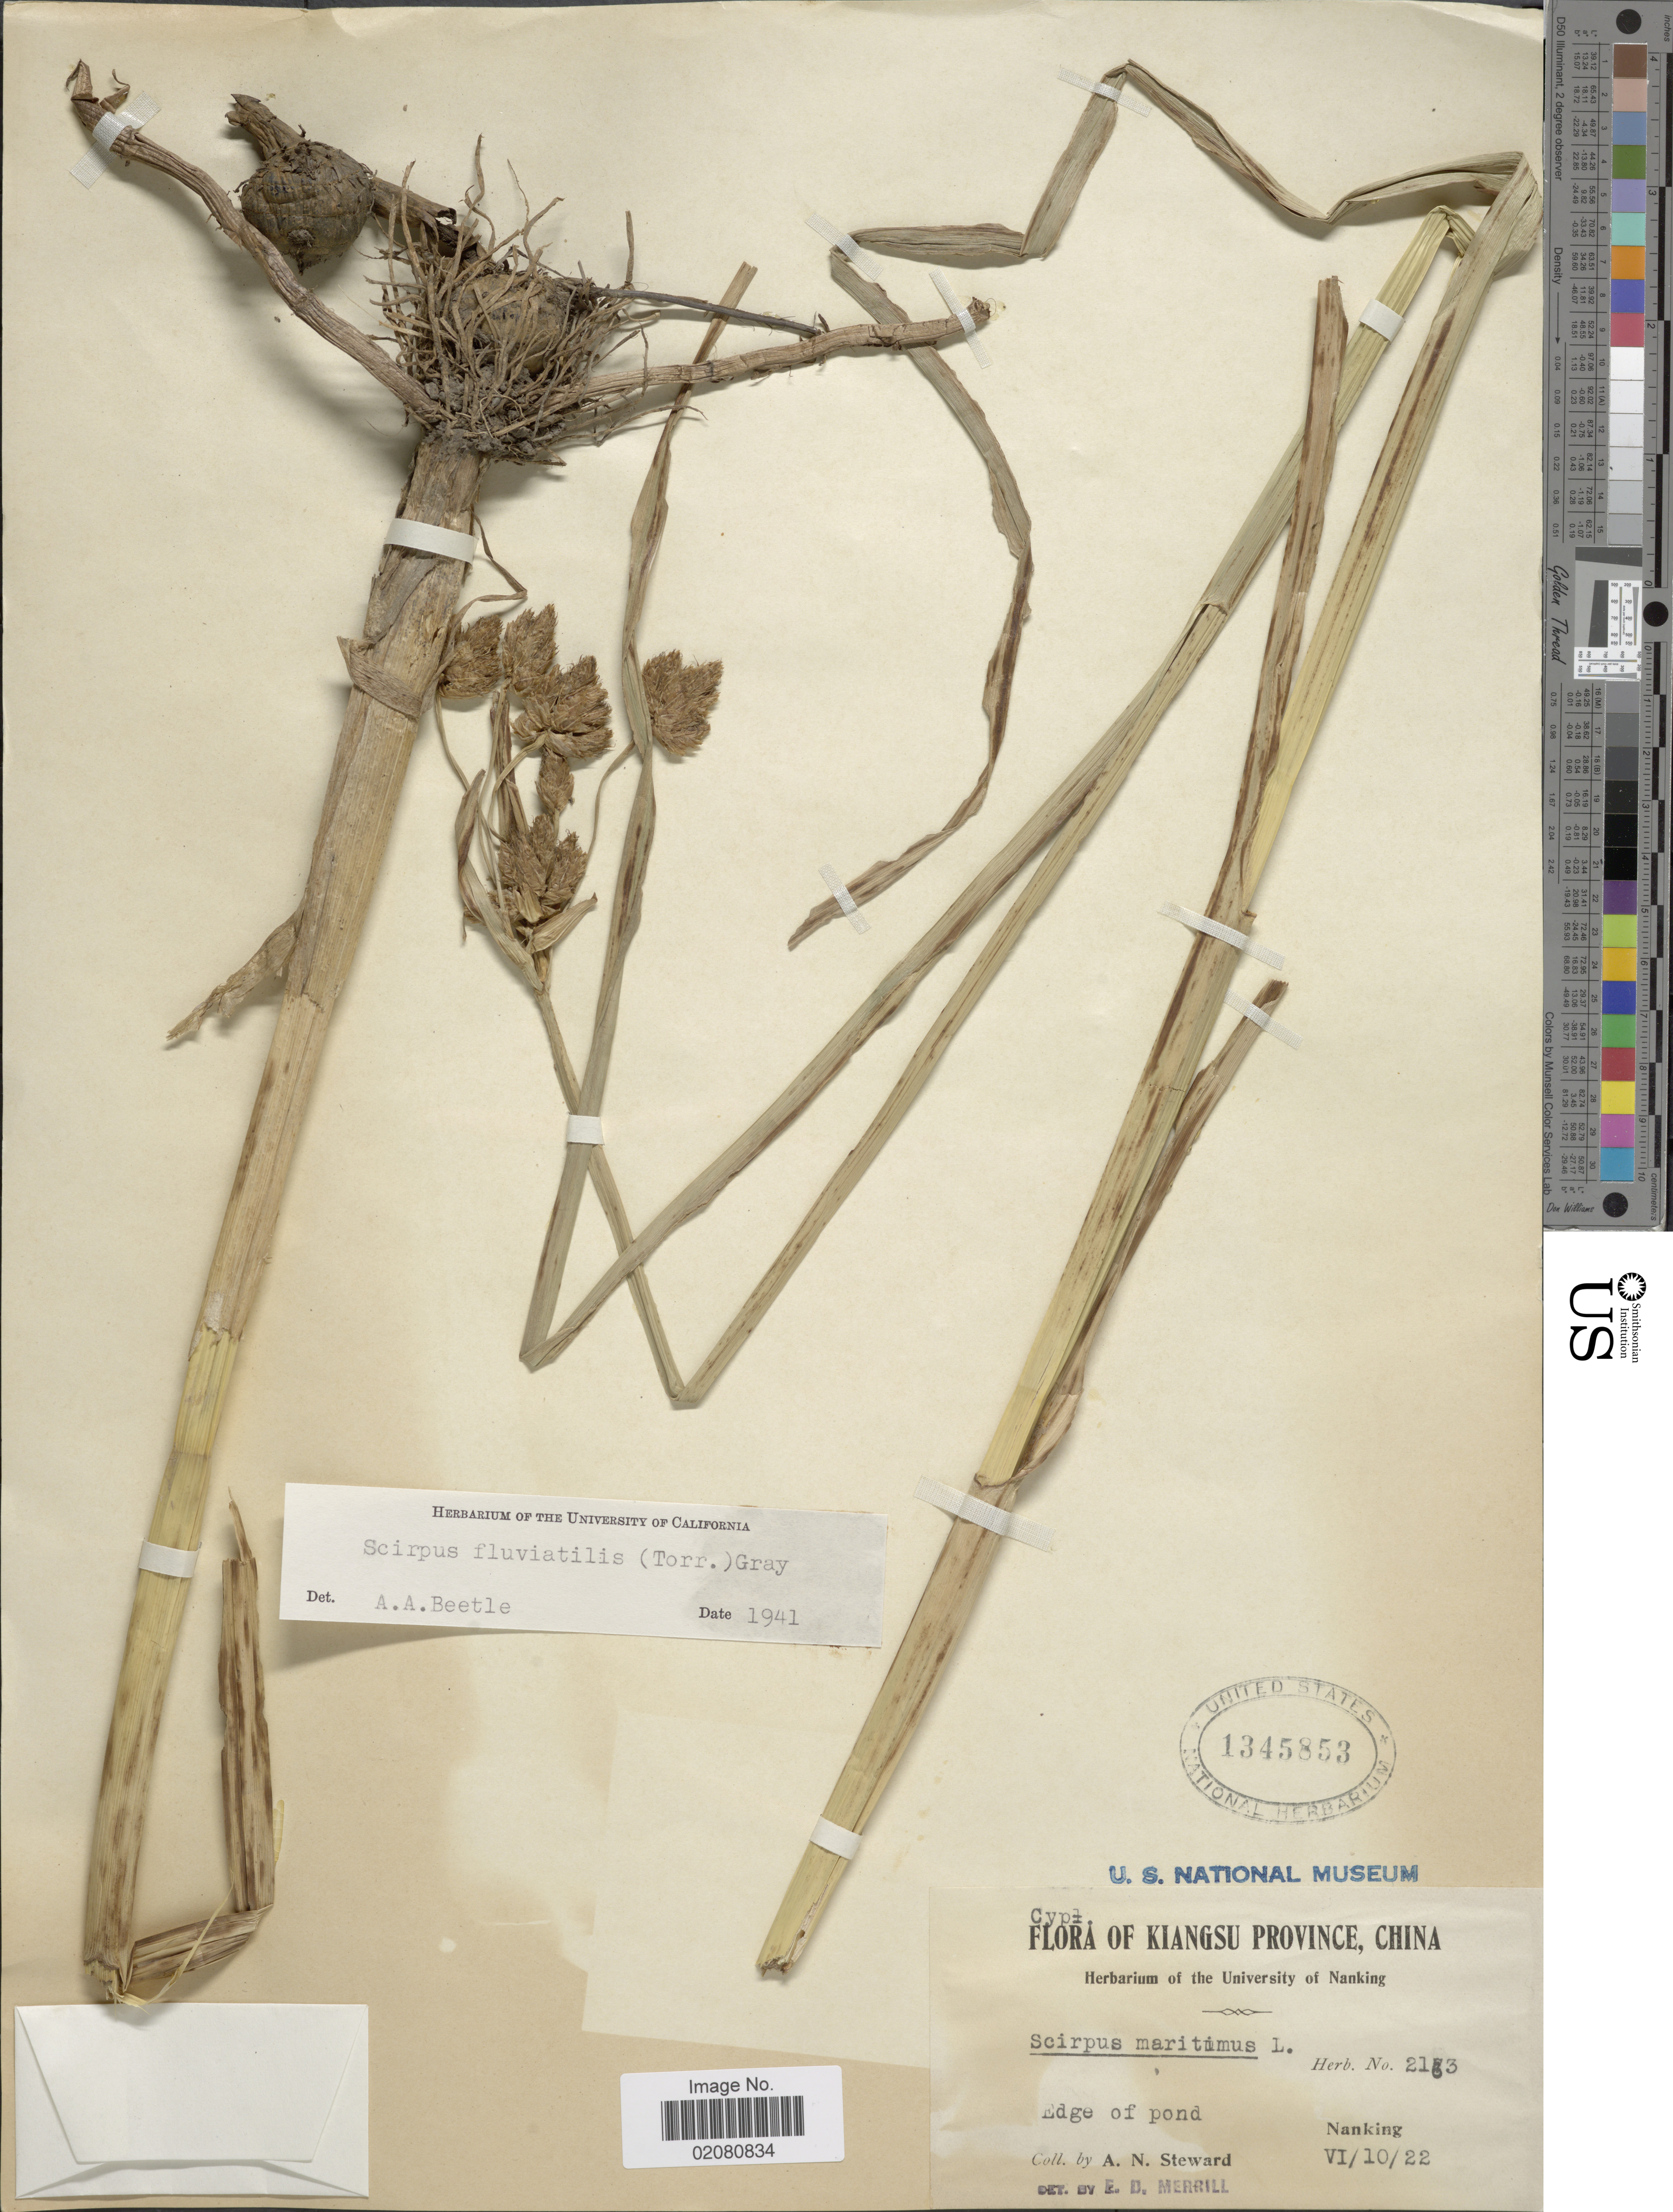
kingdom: Plantae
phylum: Tracheophyta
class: Liliopsida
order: Poales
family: Cyperaceae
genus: Bolboschoenus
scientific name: Bolboschoenus yagara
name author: (Ohwi) Y.C. Yang & M. Zhan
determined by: Strong, Mark T., (BOT), Smithsonian Institution - National Museum of Natural History (UNITED STATES)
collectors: A. N. Steward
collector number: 2163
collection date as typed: Transcribed d/m/y: 10/6/22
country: China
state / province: Jiangsu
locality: Kiangsu Province. Edge of pond. Nanking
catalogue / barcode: US 1345853